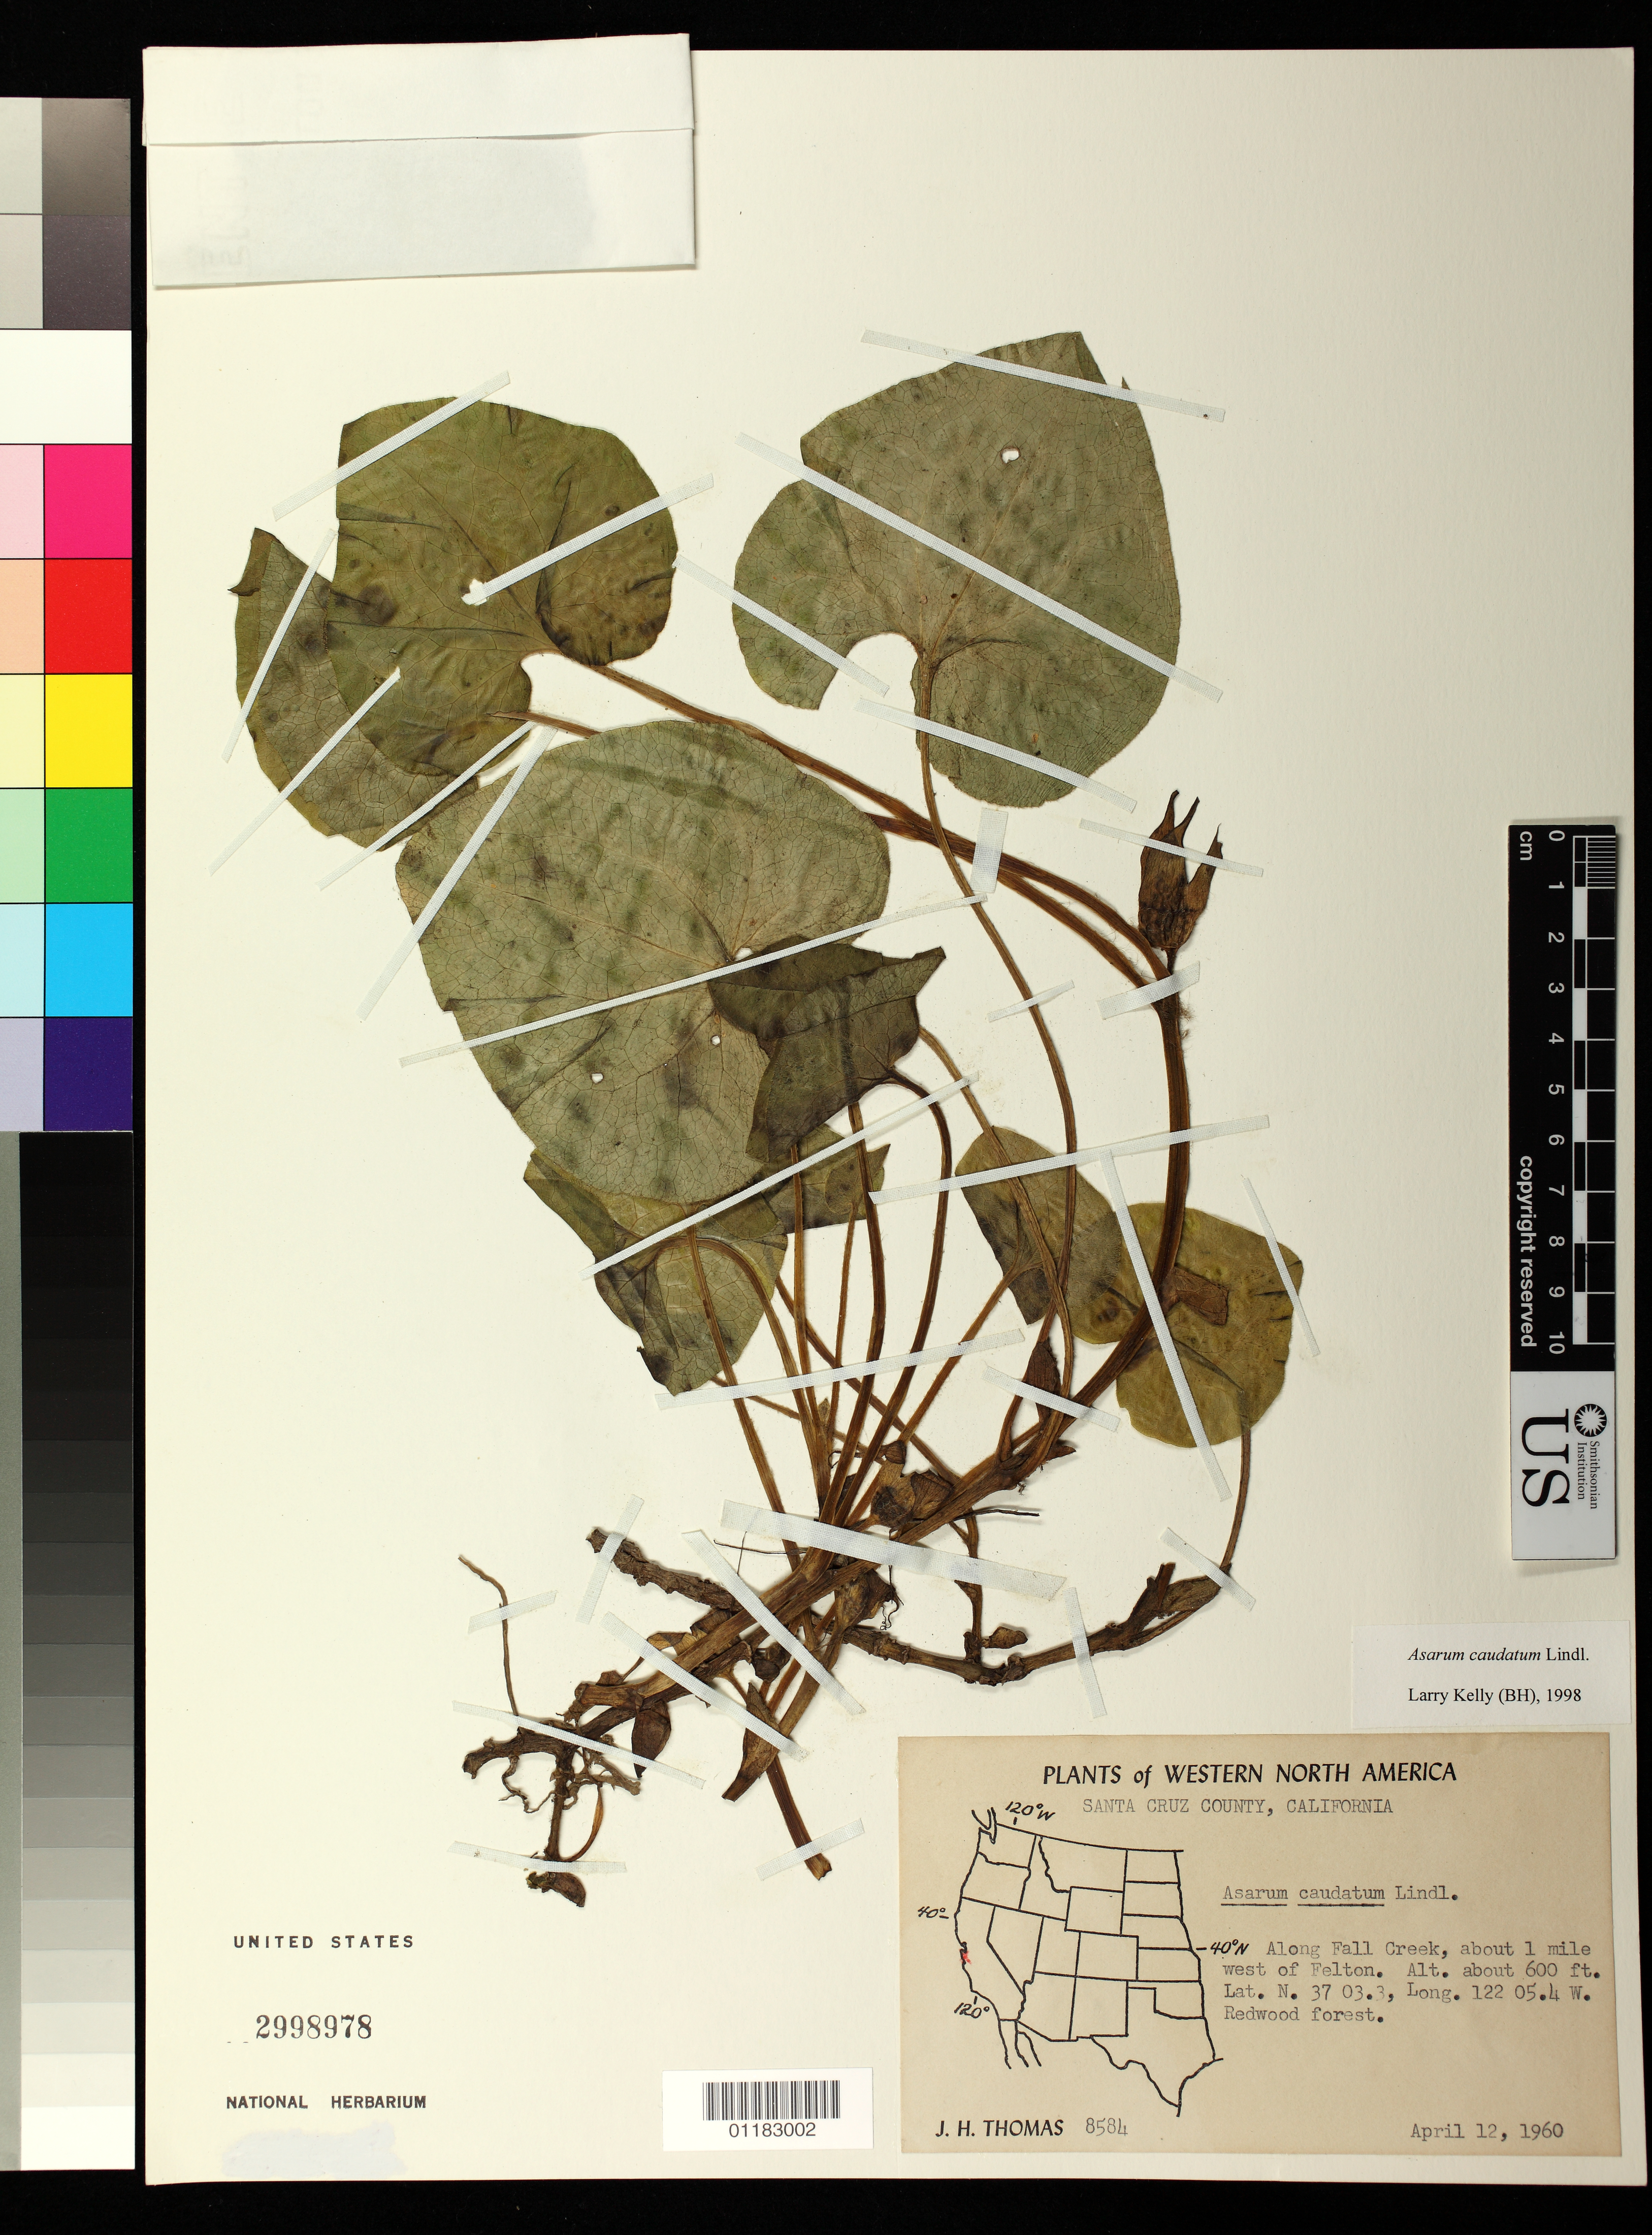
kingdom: Plantae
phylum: Tracheophyta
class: Magnoliopsida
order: Piperales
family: Aristolochiaceae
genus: Asarum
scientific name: Asarum caudatum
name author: Lindl.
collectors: J. H. Thomas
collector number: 8584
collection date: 1960-04-12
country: United States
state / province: California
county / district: Santa Cruz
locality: Along Fall Creek, about 1 mile west of Felton. Santa Cruz County.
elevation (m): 183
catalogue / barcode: US 2998978